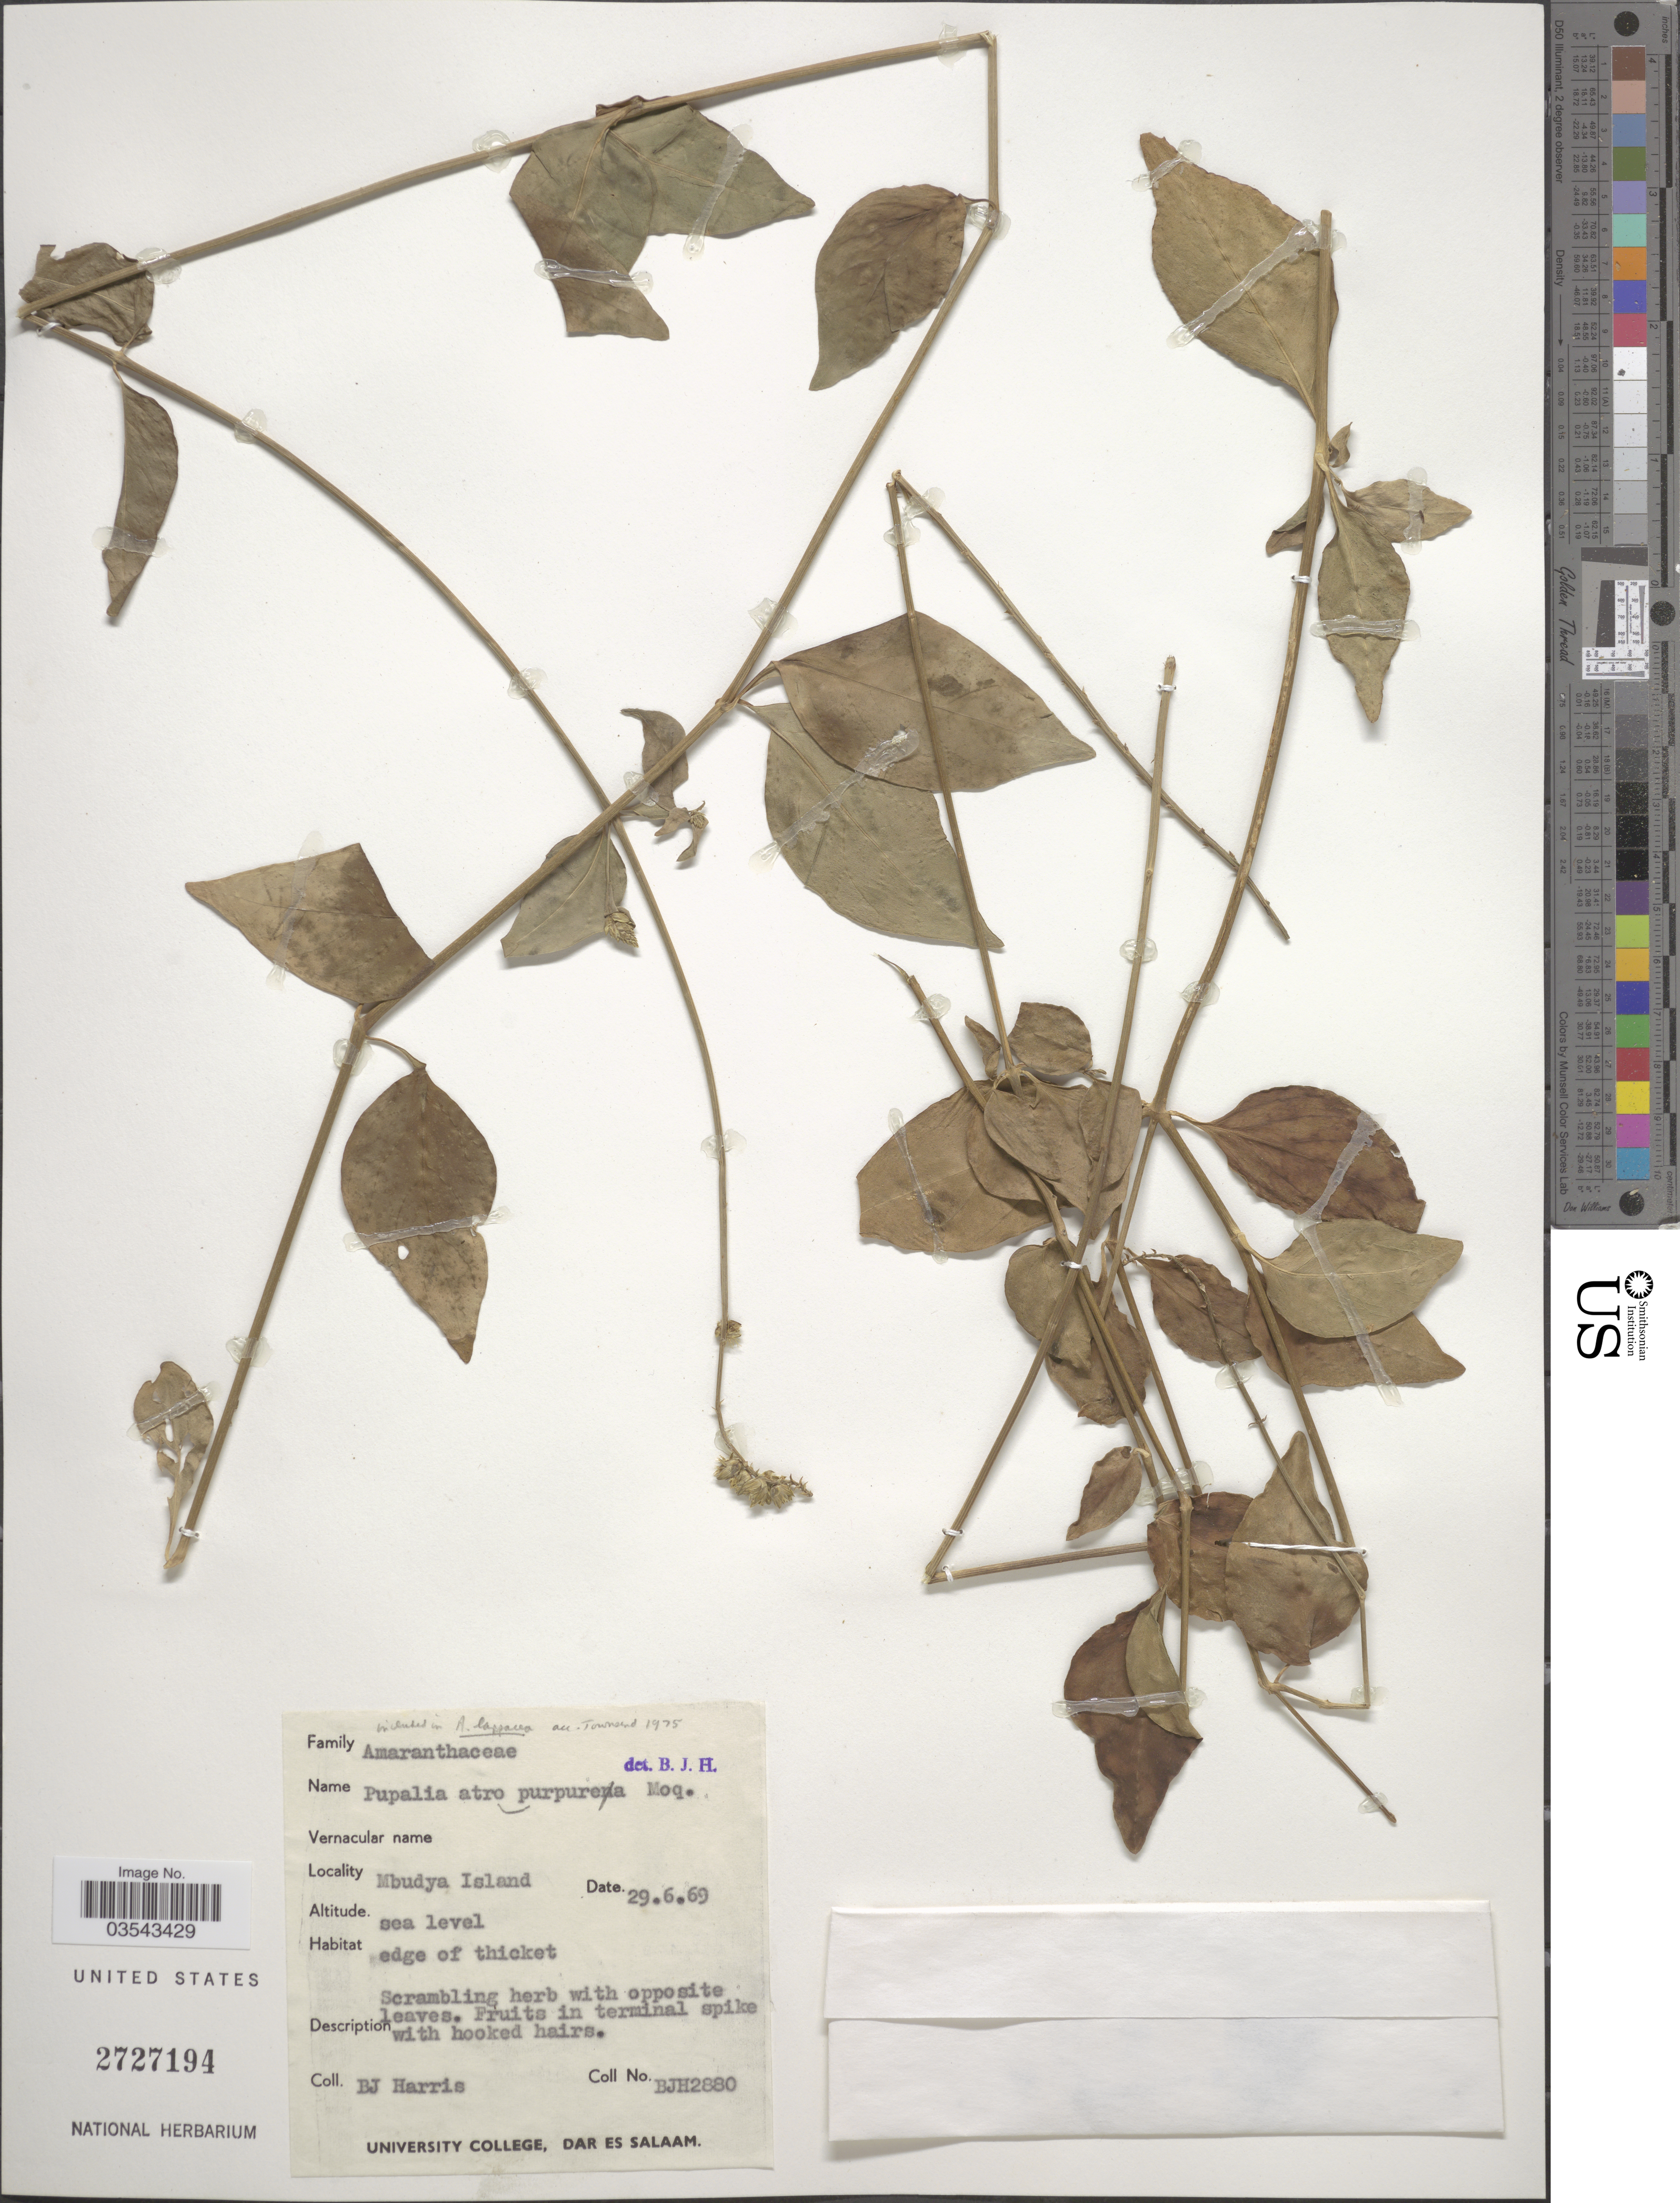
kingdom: Plantae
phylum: Tracheophyta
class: Magnoliopsida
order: Caryophyllales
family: Amaranthaceae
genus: Pupalia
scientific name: Pupalia atropurpurea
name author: (Lam.) Moq.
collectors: B. J. Harris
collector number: BJH2880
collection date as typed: Transcribed d/m/y: 29/6/69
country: Tanzania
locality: Mbudya Island.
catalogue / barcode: US 2727194